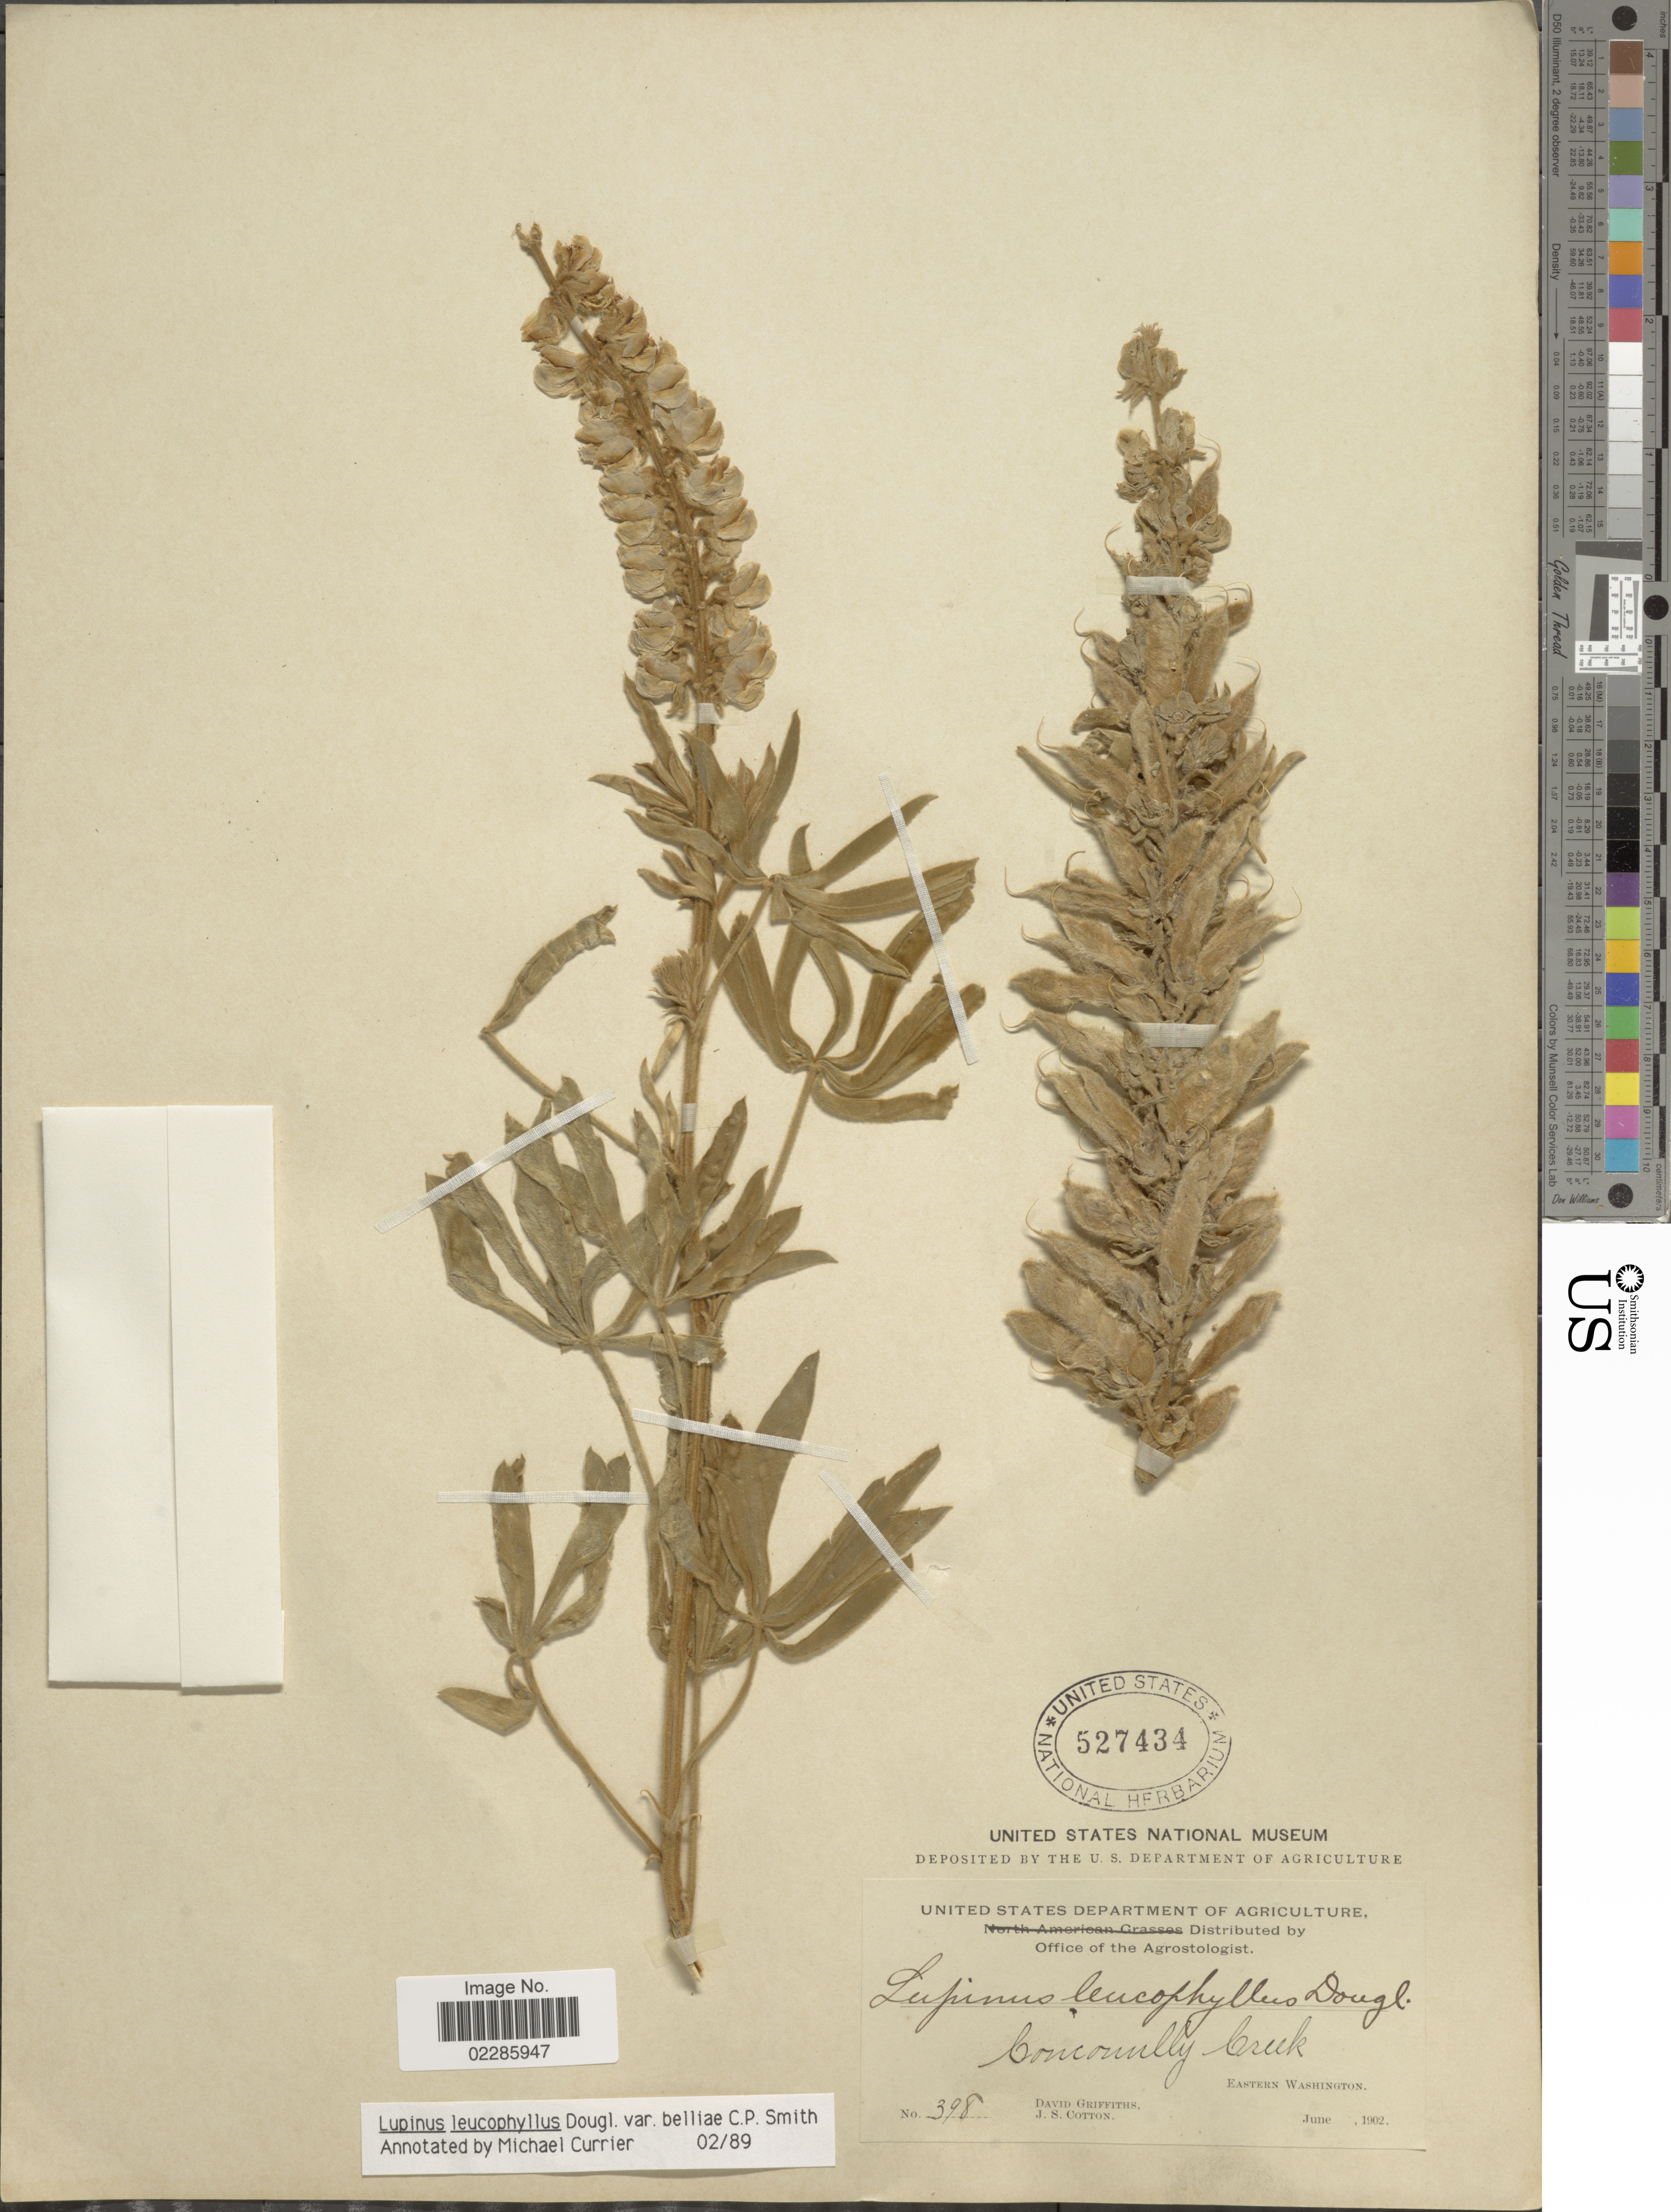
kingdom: Plantae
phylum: Tracheophyta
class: Magnoliopsida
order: Fabales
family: Fabaceae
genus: Lupinus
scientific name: Lupinus leucophyllus var. belliae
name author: C.P. Sm.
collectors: D. Griffiths & J. S. Cotton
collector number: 398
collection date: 1902-06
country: United States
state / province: Washington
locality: Concounlly Creek, Eastern Washington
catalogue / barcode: US 527434